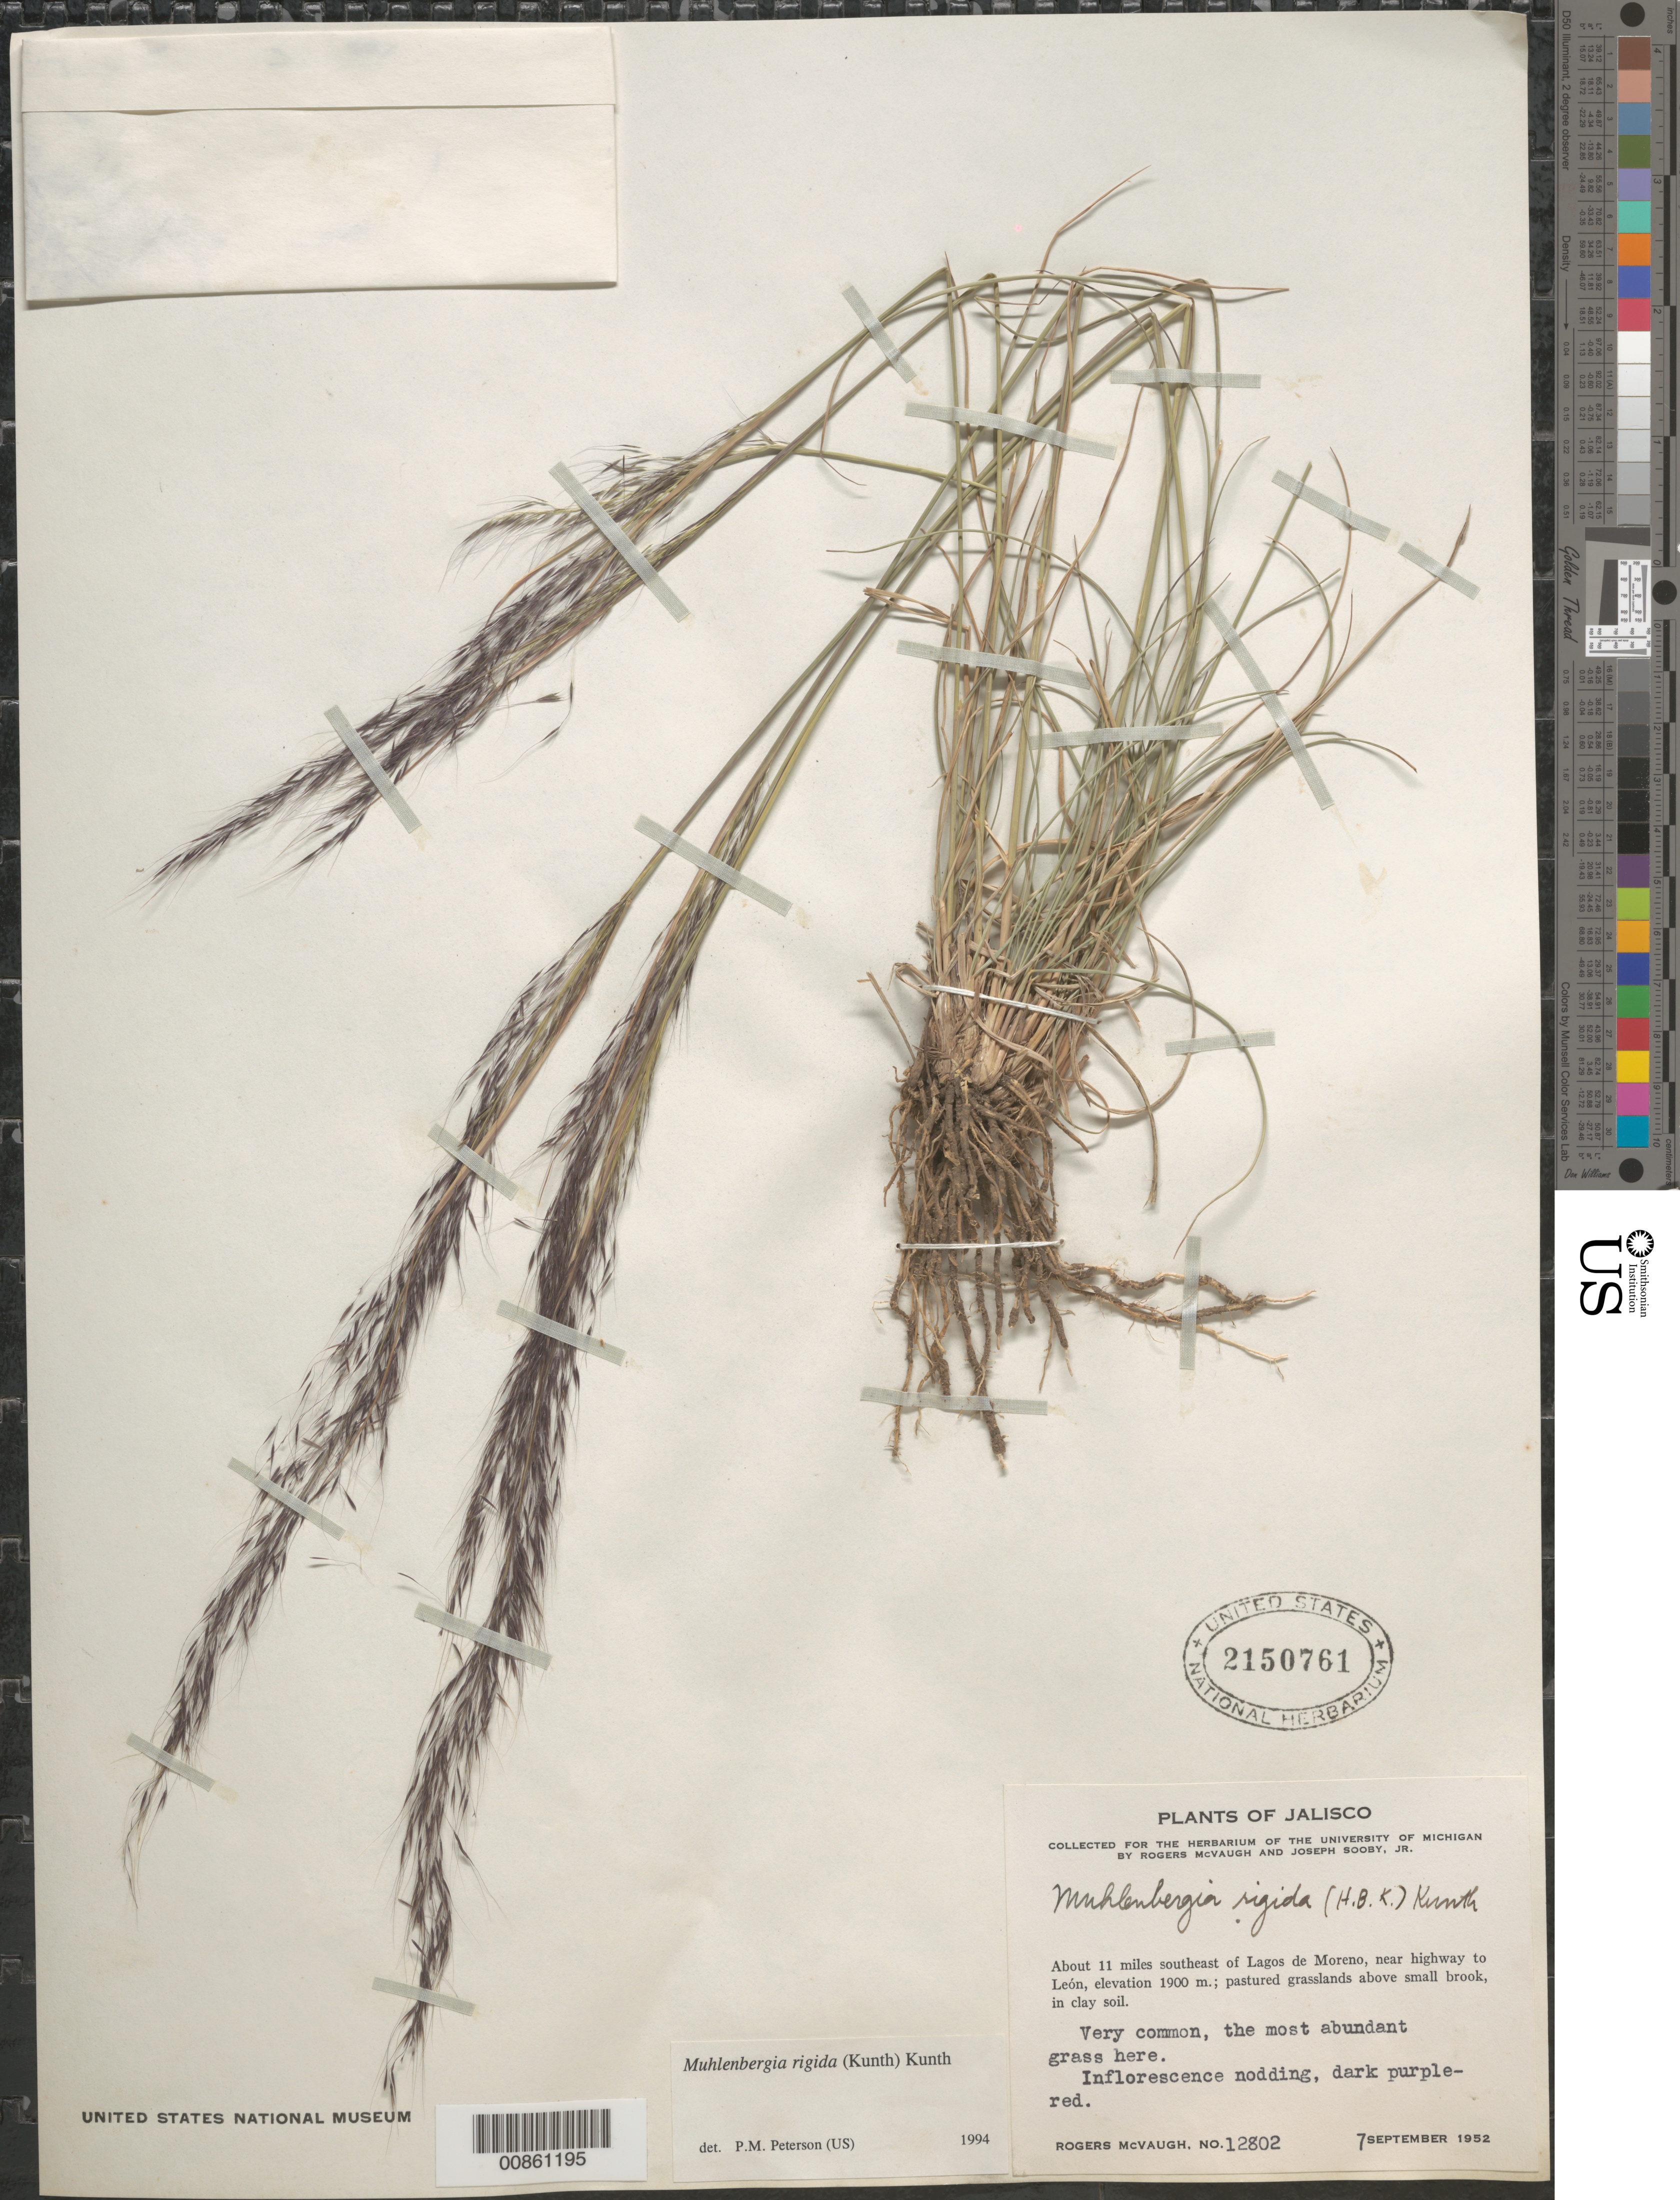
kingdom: Plantae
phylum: Tracheophyta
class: Liliopsida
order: Poales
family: Poaceae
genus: Muhlenbergia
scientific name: Muhlenbergia rigida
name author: (Kunth) Kunth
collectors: R. McVaugh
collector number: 12802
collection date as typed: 07 Sep 1952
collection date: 1952-09-07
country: Mexico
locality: About 11 mi SE of Lagos de Moreno, near Hwy to Leon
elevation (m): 1900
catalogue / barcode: US 2150761